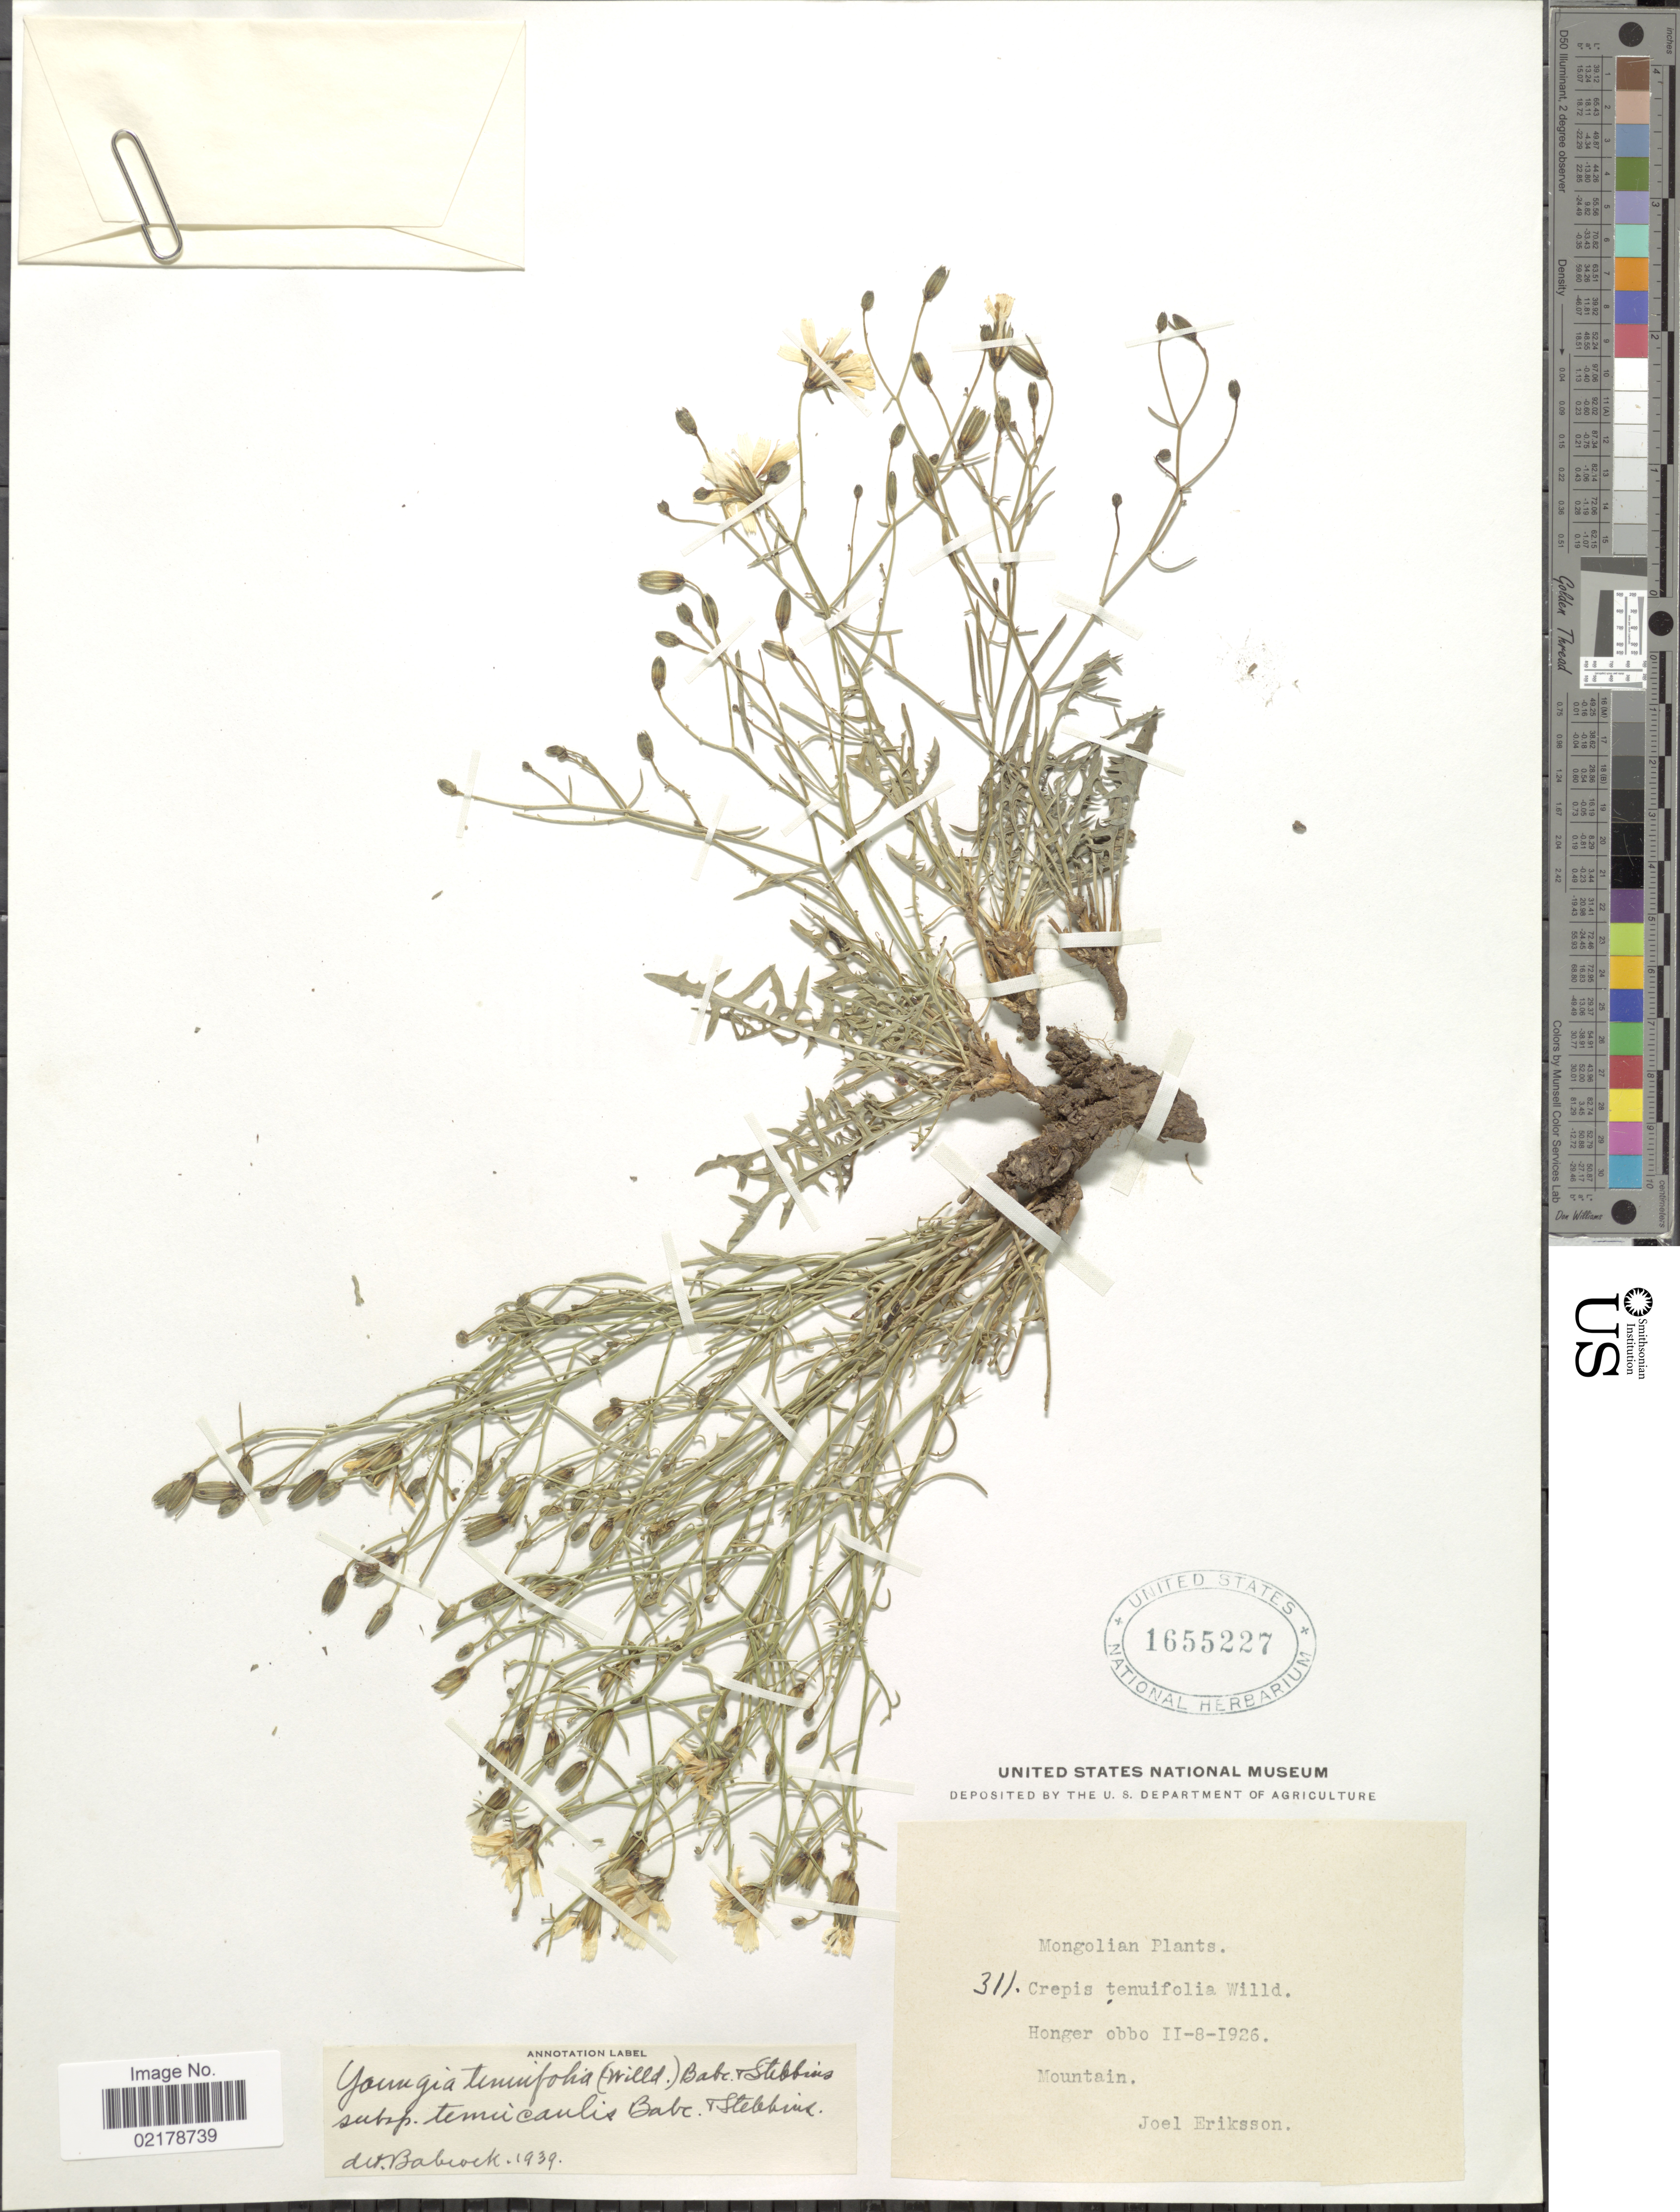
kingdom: Plantae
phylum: Tracheophyta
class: Magnoliopsida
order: Asterales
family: Asteraceae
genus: Crepidiastrum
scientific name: Crepidiastrum tenuifolium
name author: (Willd.) Sennikov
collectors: J. Eriksson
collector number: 311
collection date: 1926-08-02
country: Mongolia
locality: Honger obbo. Mountain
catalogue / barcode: US 1655227